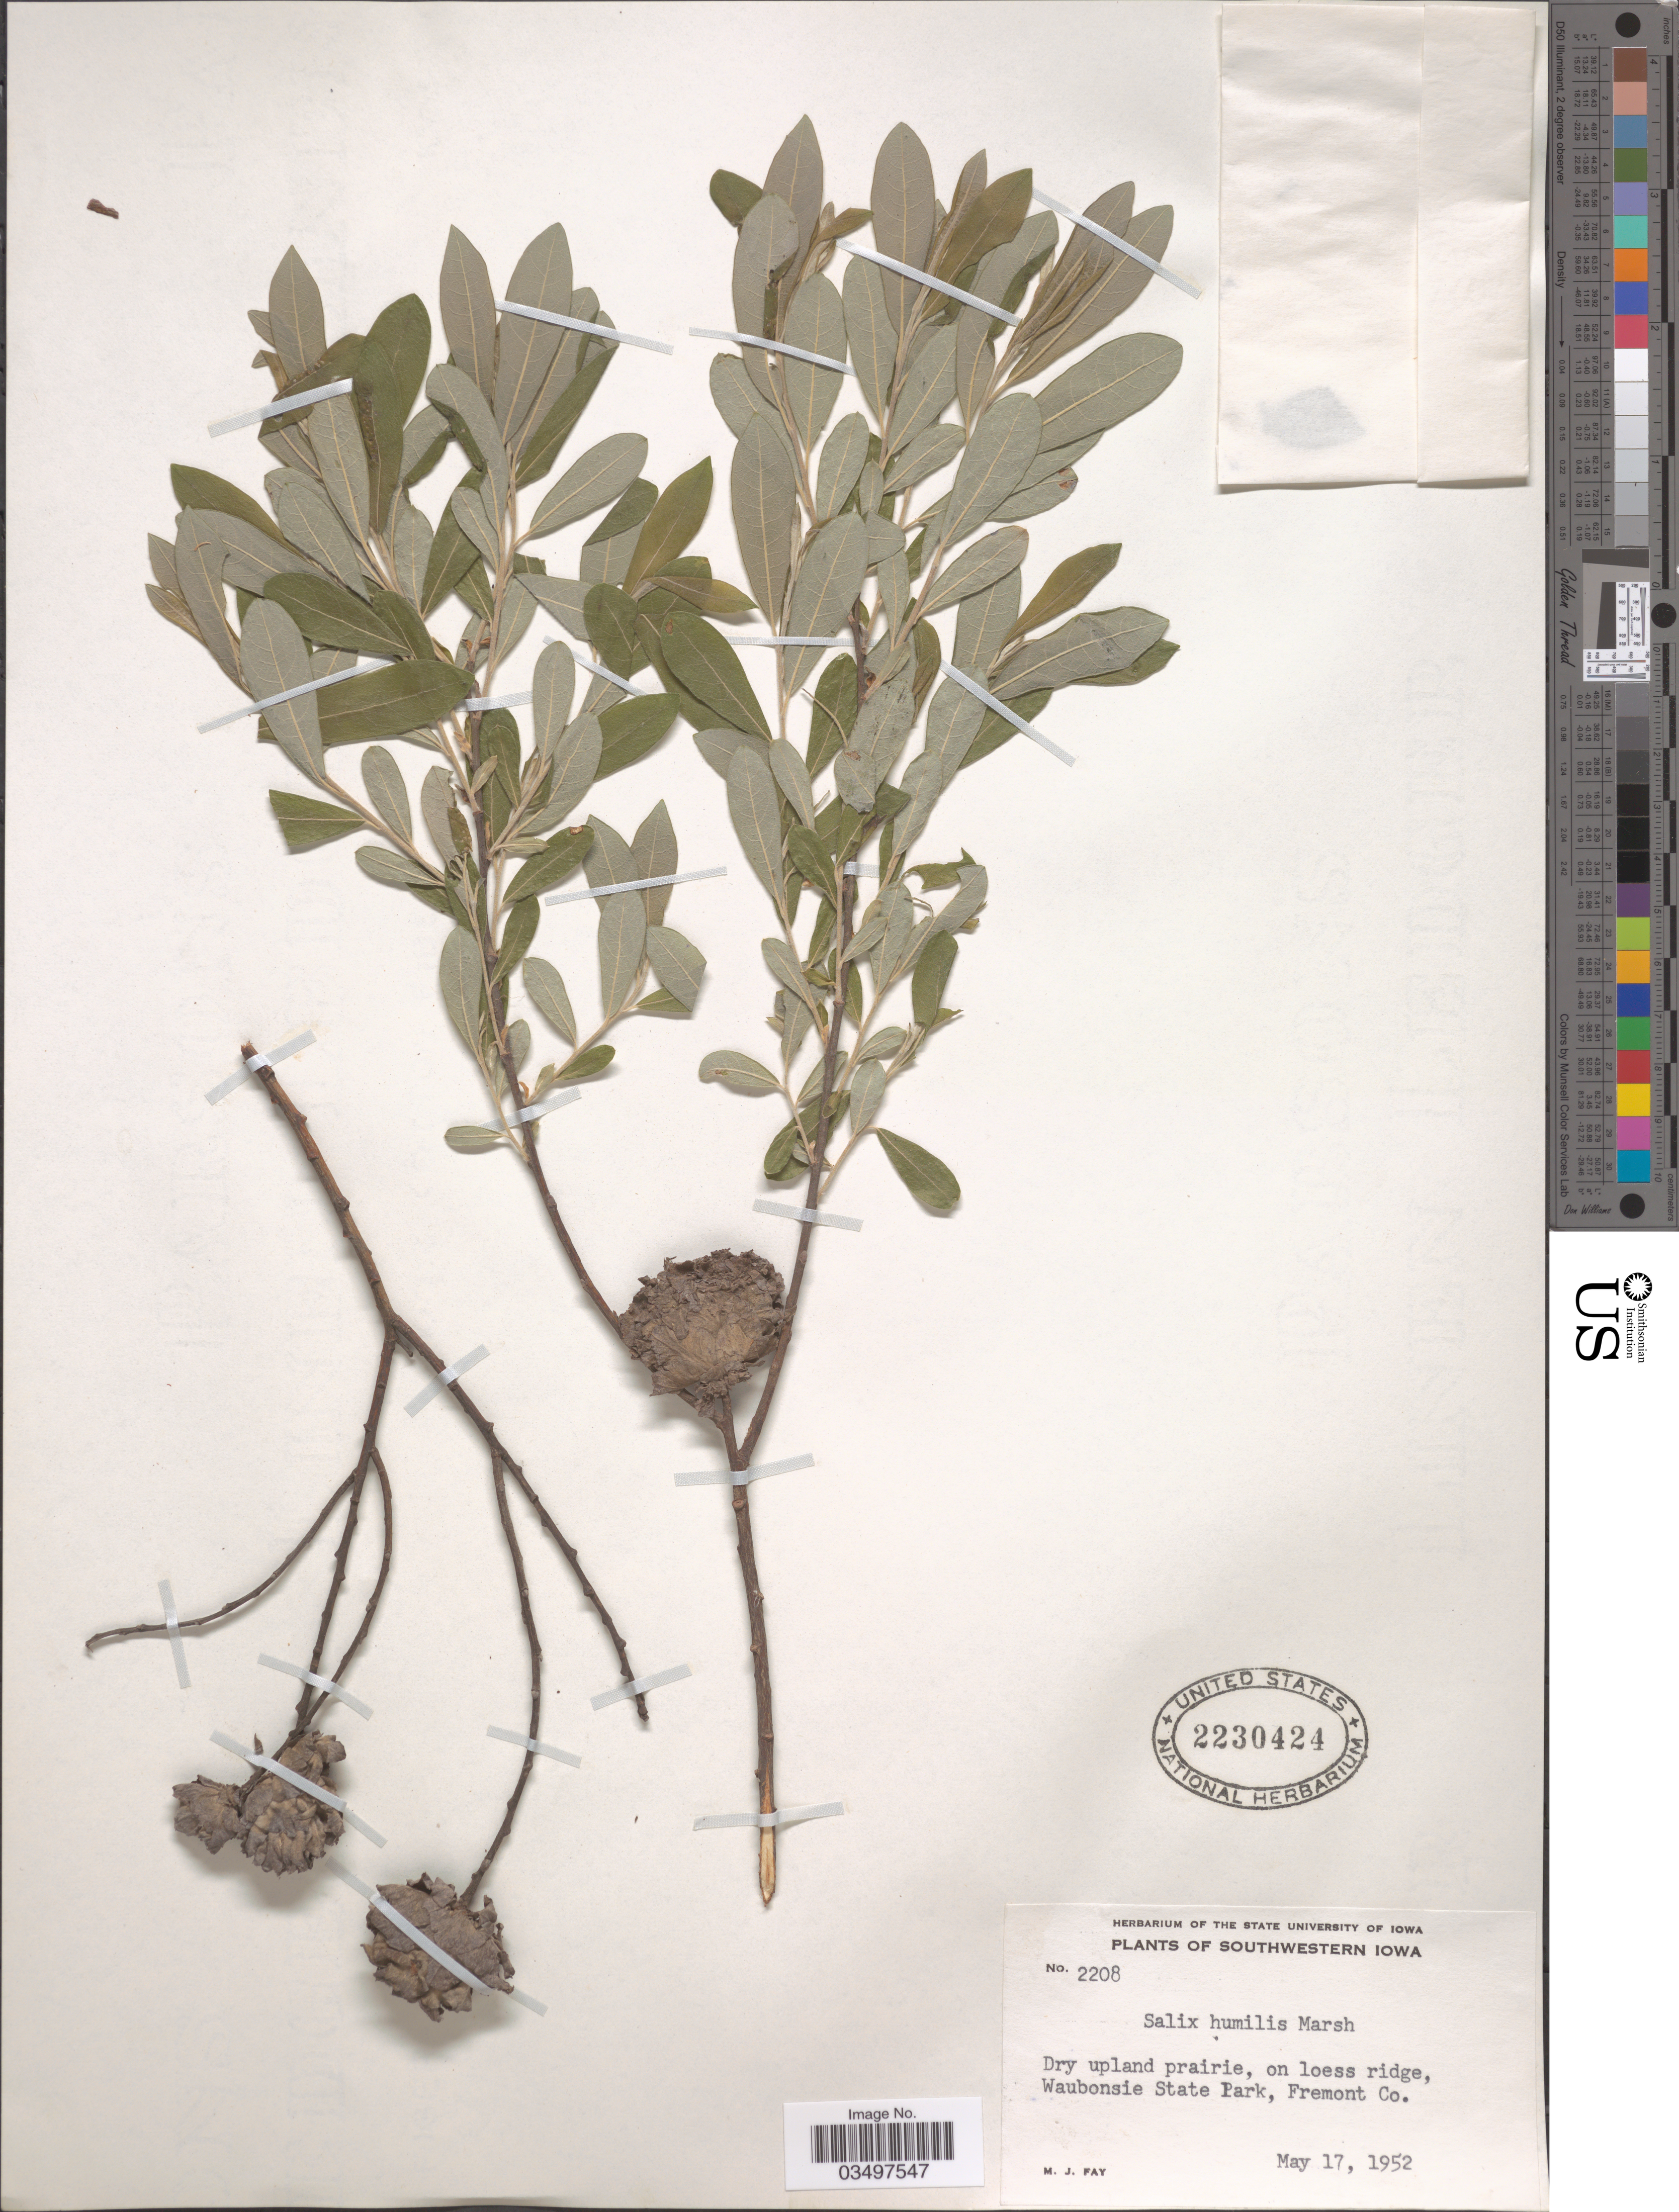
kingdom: Plantae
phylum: Tracheophyta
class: Magnoliopsida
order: Malpighiales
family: Salicaceae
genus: Salix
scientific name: Salix humilis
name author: Marshall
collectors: M. Fay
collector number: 2208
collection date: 1952-05-17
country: United States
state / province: Iowa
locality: Southwestern Iowa. Dry upland prairie, on loess ridge, Waubonsie State Park, Fremont Co.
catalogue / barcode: US 2230424